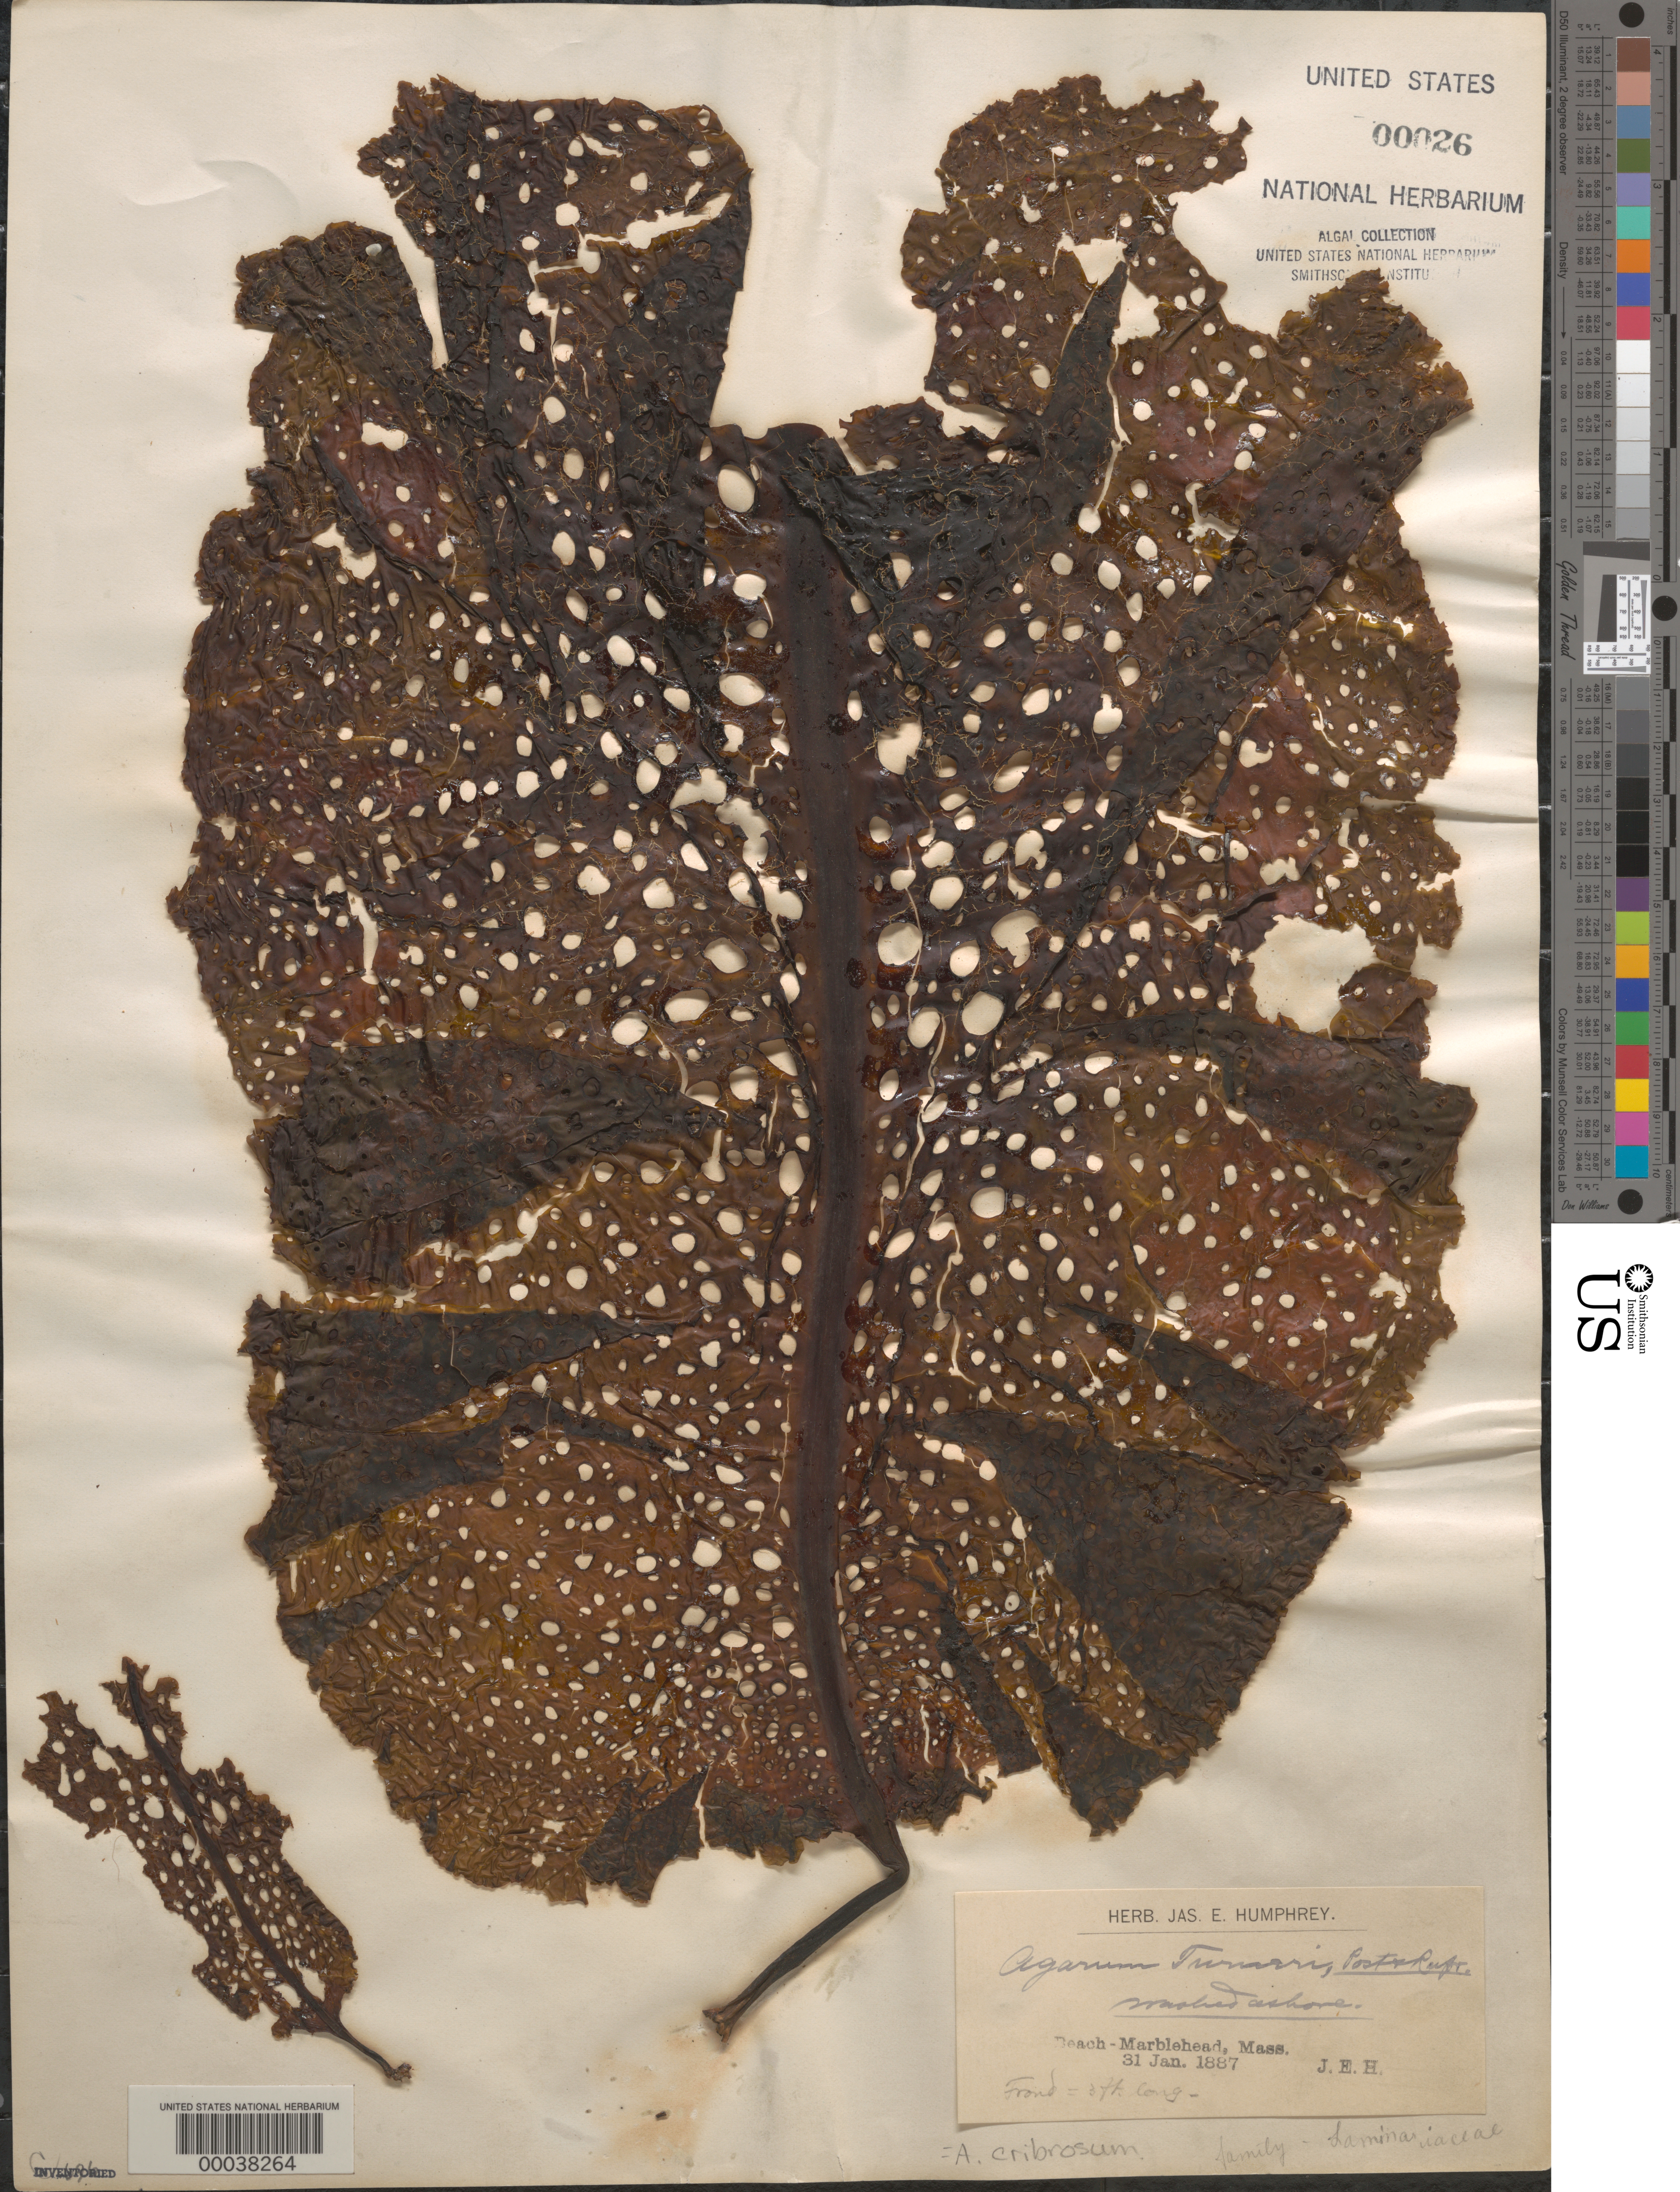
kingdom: Chromista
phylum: Ochrophyta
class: Phaeophyceae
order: Laminariales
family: Costariaceae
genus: Agarum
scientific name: Agarum clathratum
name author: Dumortier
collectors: J. Humphrey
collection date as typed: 31 Jan 1887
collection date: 1887-01-31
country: United States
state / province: Massachusetts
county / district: Essex County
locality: Marblehead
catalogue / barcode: US 26